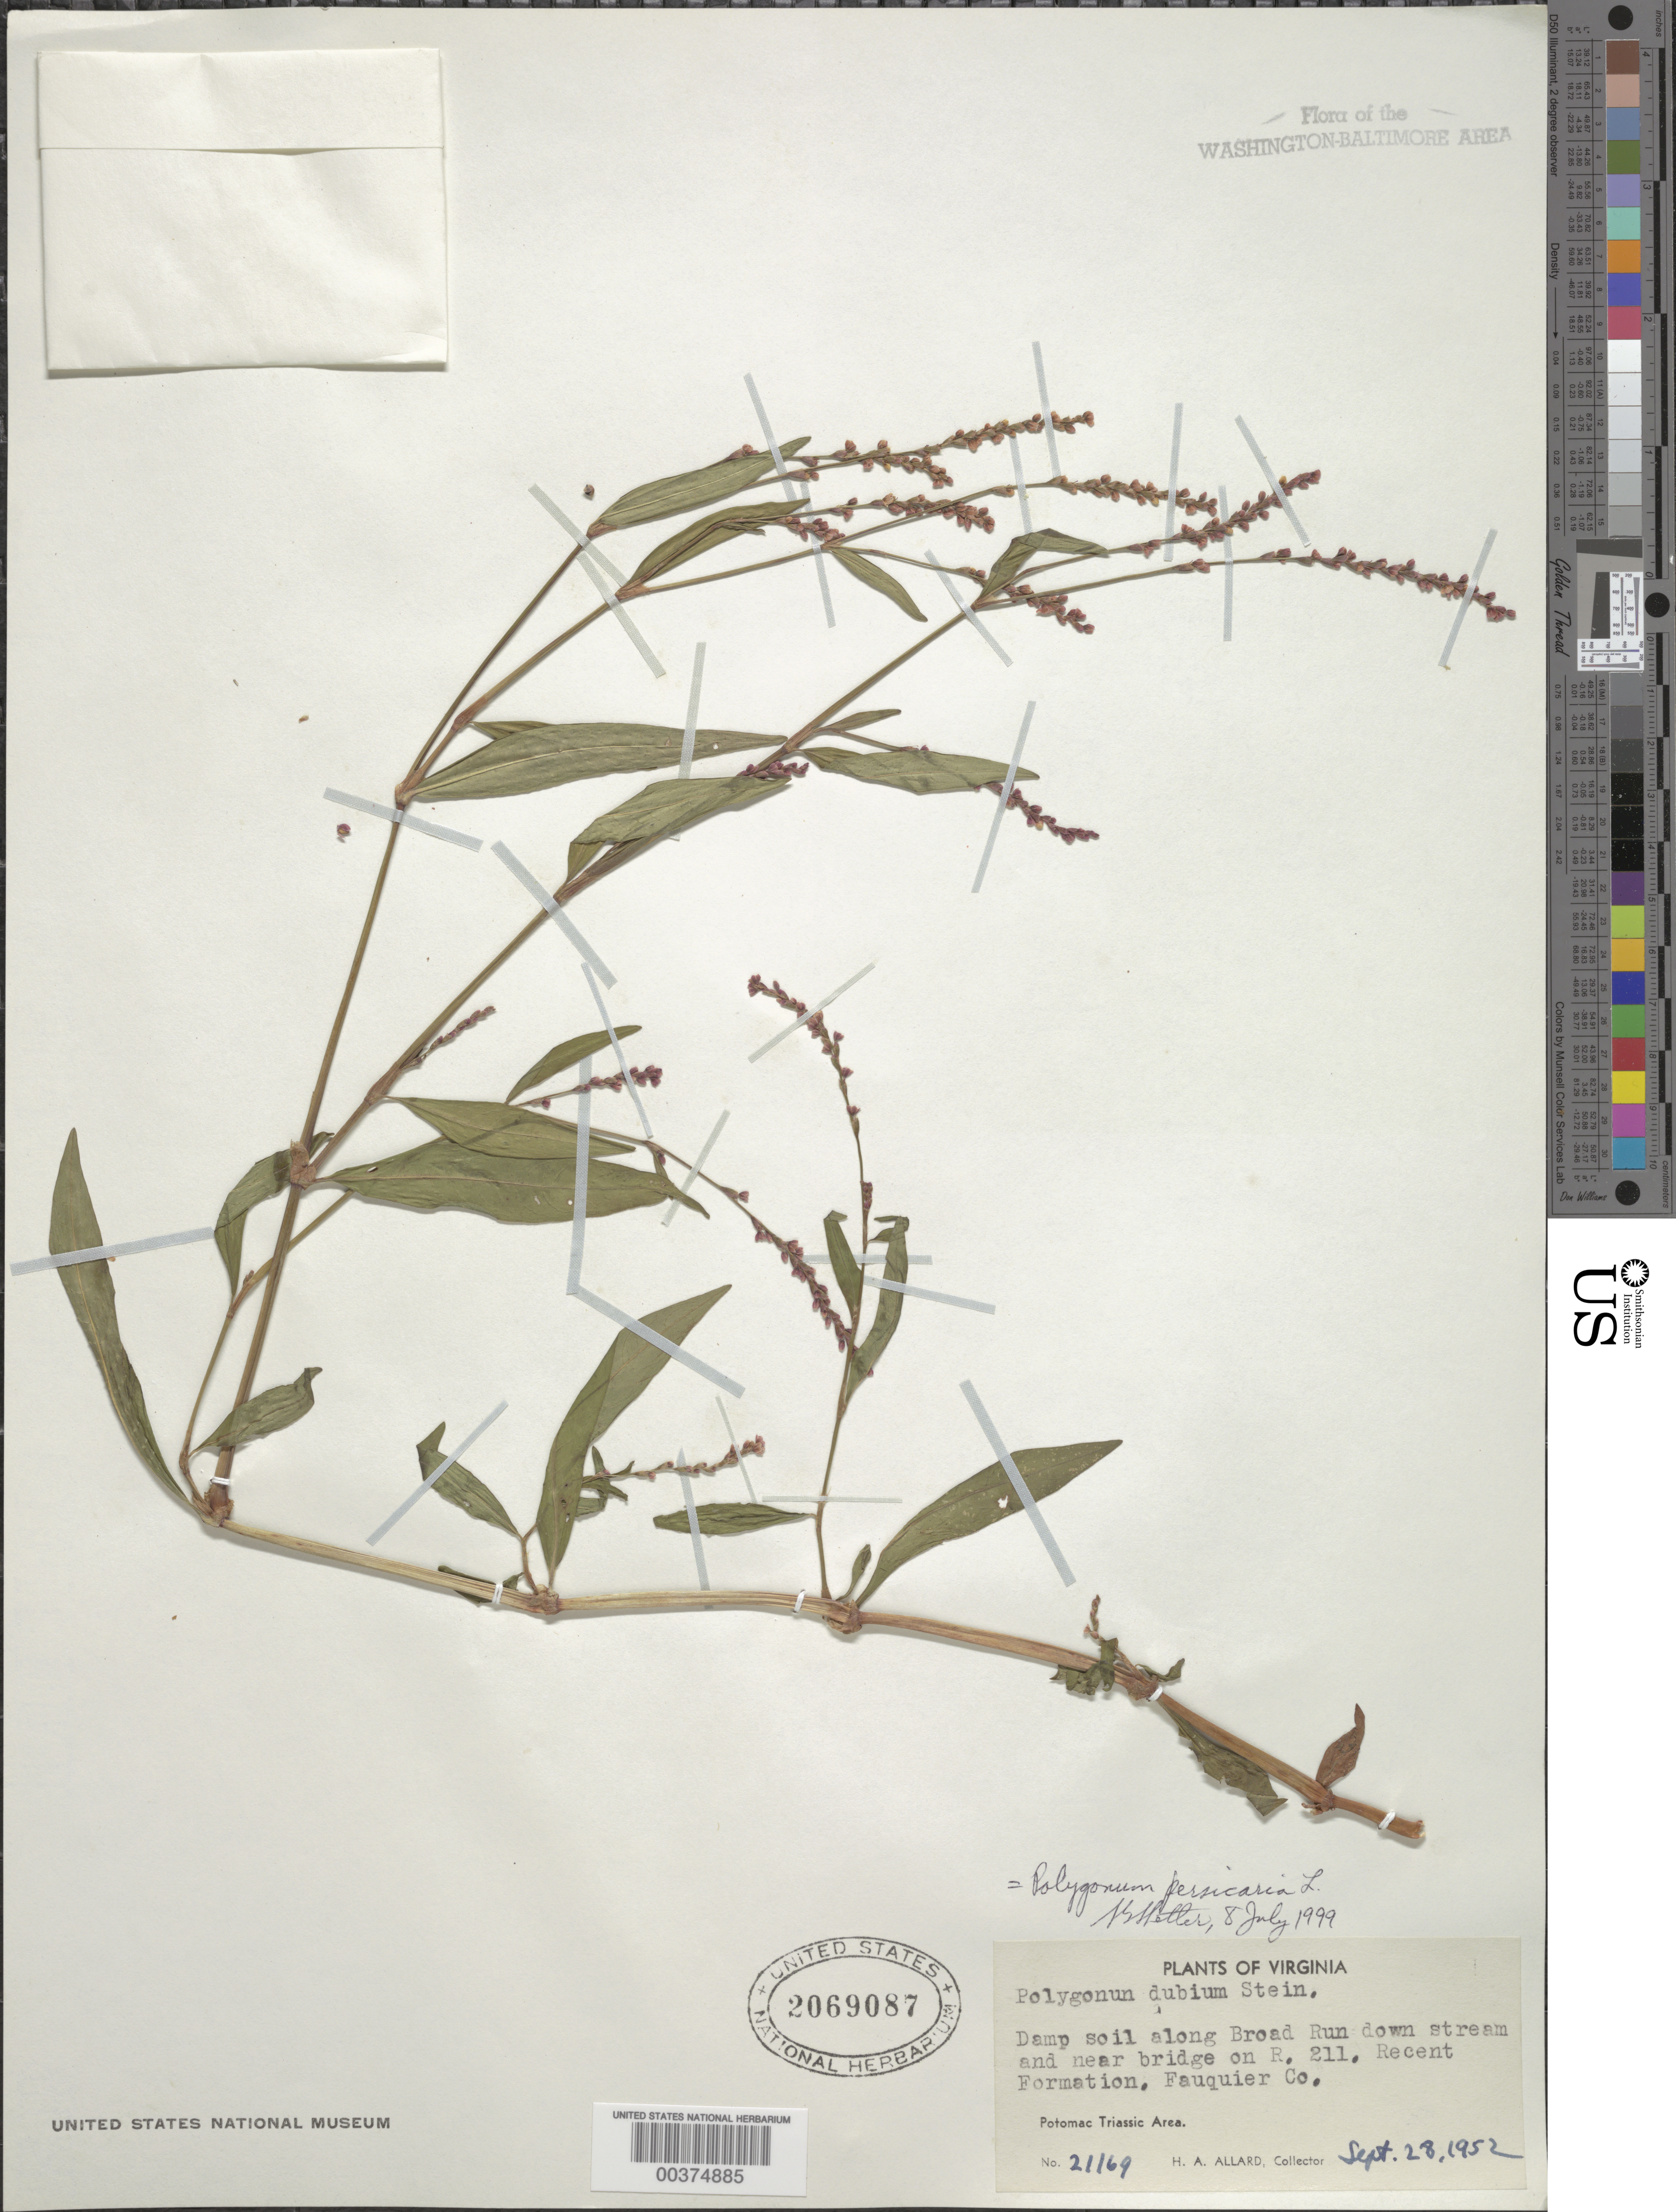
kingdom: Plantae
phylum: Tracheophyta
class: Magnoliopsida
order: Caryophyllales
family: Polygonaceae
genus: Persicaria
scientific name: Persicaria maculosa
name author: S.F. Gray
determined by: Atha, D. E.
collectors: H. A. Allard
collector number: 21169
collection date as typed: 28 Sep 1952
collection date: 1952-09-28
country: United States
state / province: Virginia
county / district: Fauquier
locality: Downstream from Route 211 on Broad Run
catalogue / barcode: US 2069087